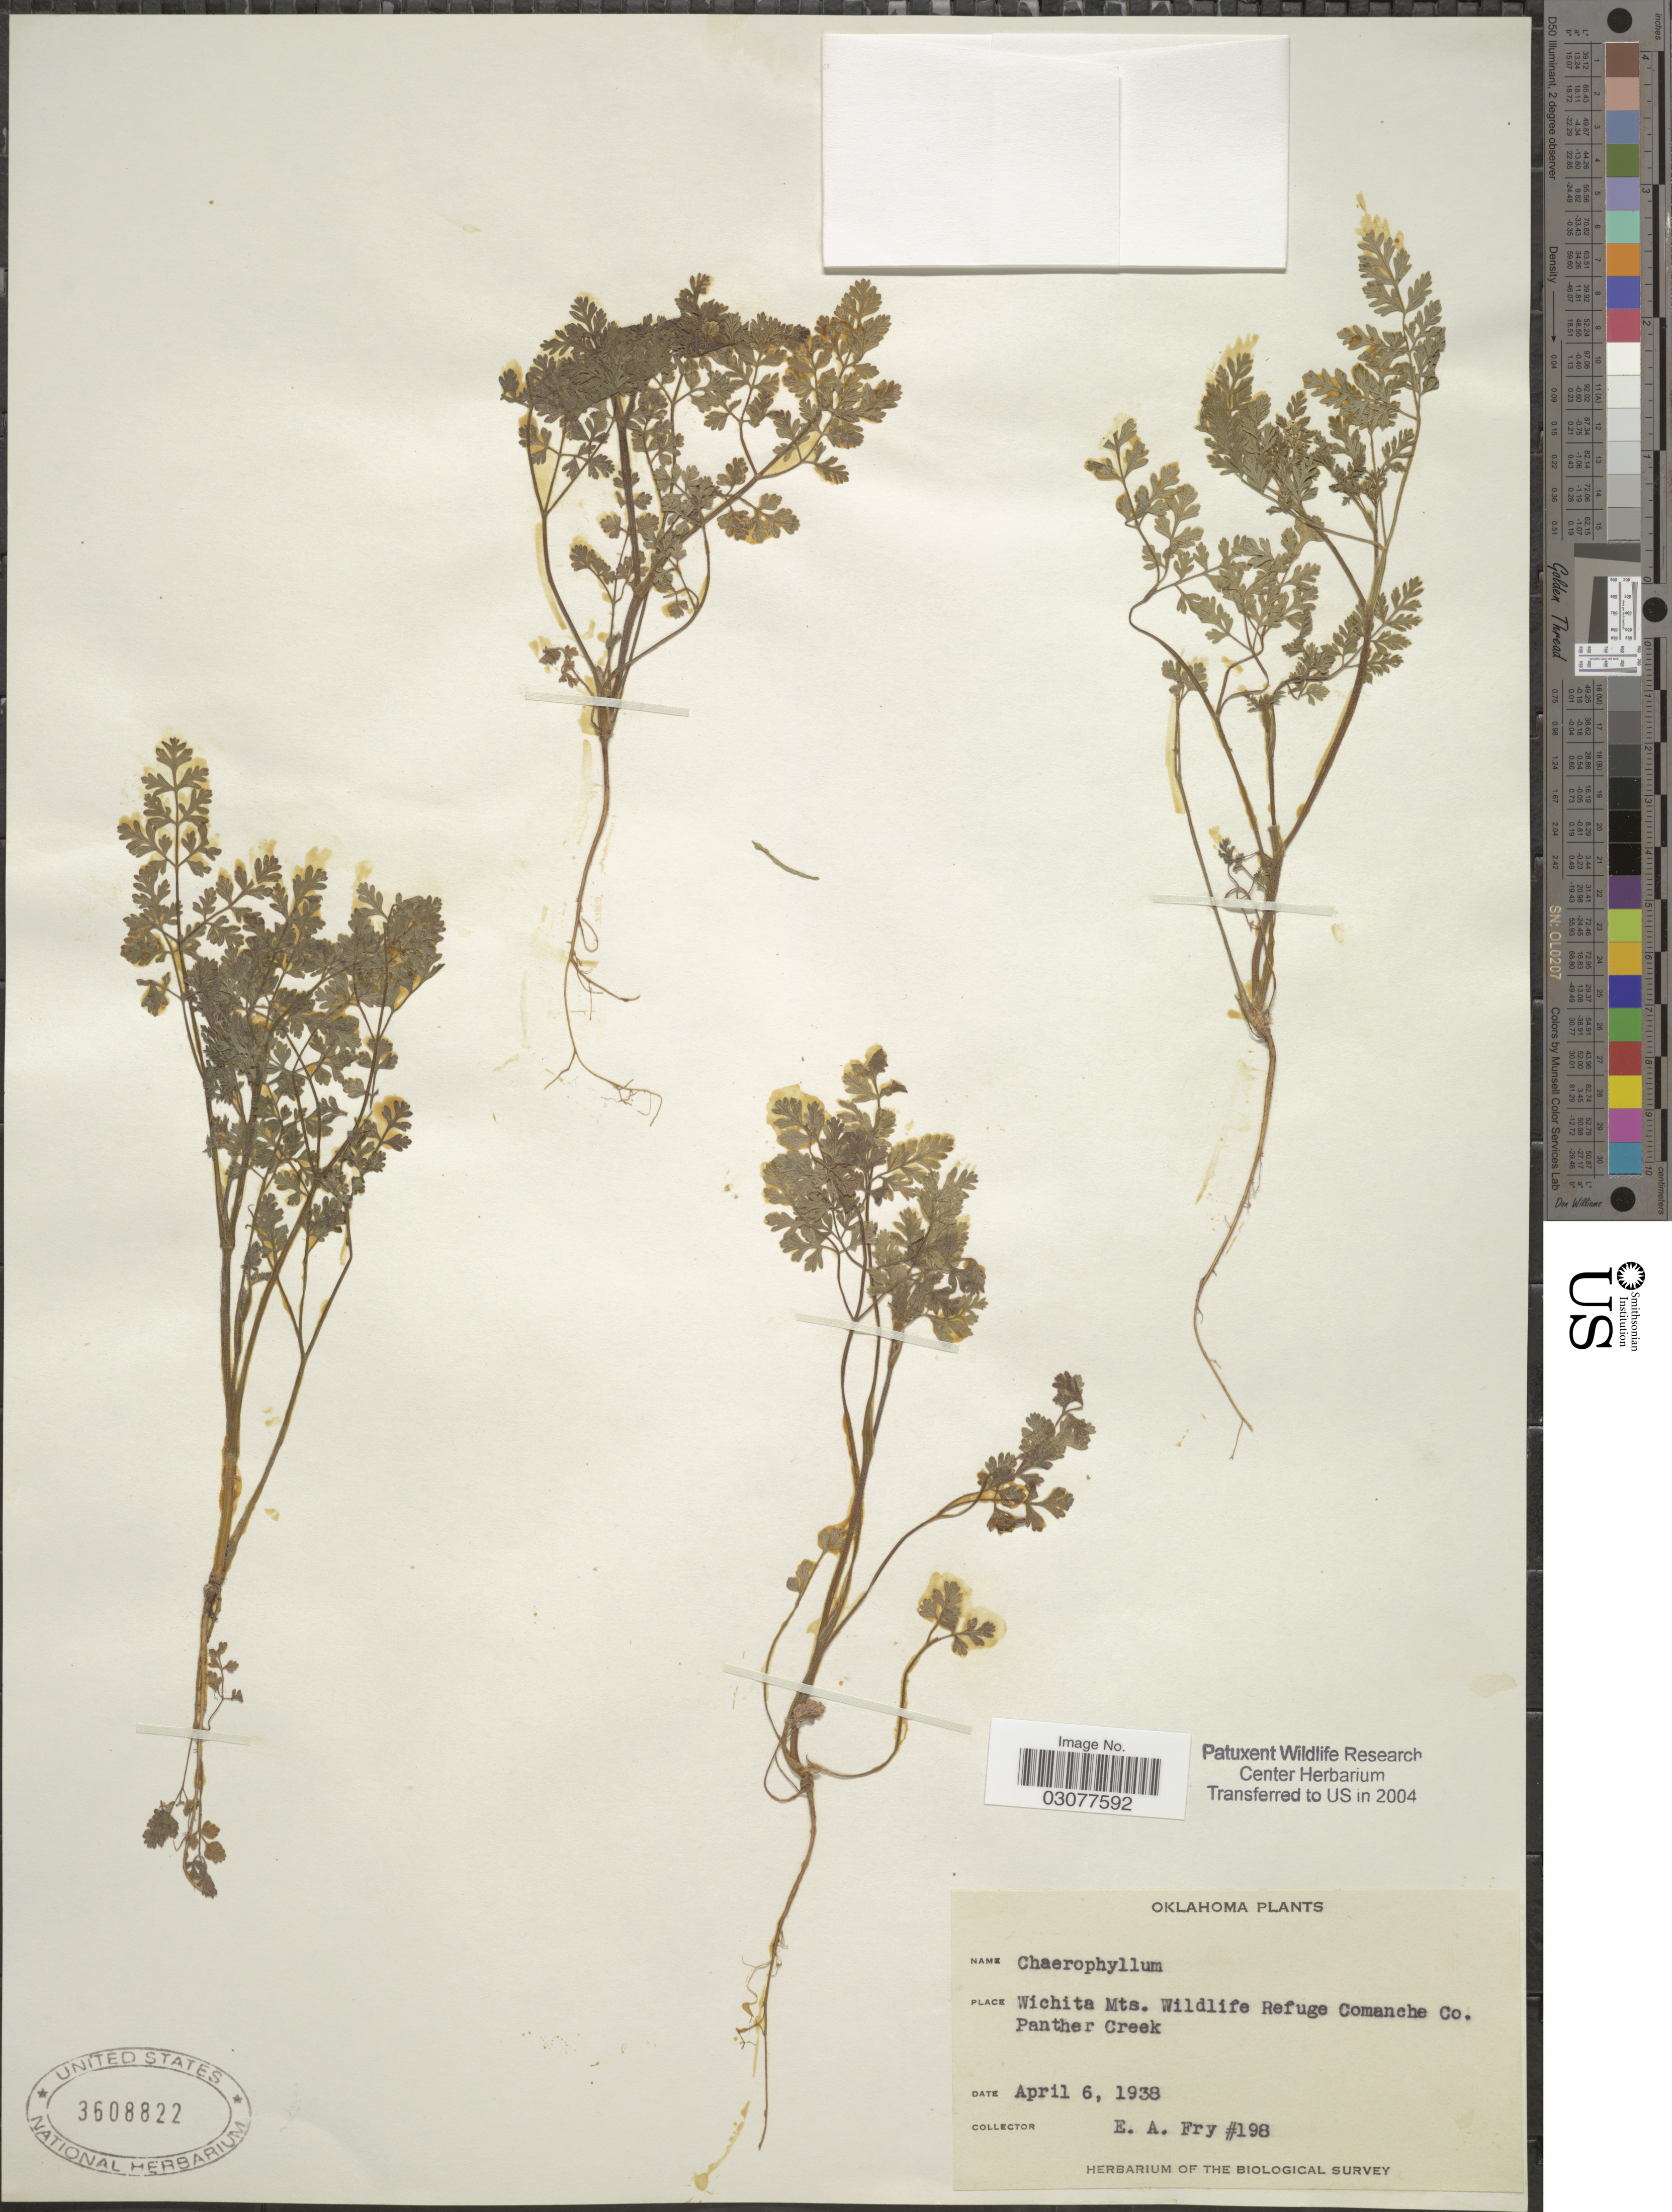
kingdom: Plantae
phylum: Tracheophyta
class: Magnoliopsida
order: Apiales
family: Apiaceae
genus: Chaerophyllum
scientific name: Chaerophyllum sp.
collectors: E. Fry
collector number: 198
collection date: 1938-04-06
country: United States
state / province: Oklahoma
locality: Wichita Mts. Wildlife Refuge Comanche Co. Panther Creek.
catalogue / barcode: US 3608822